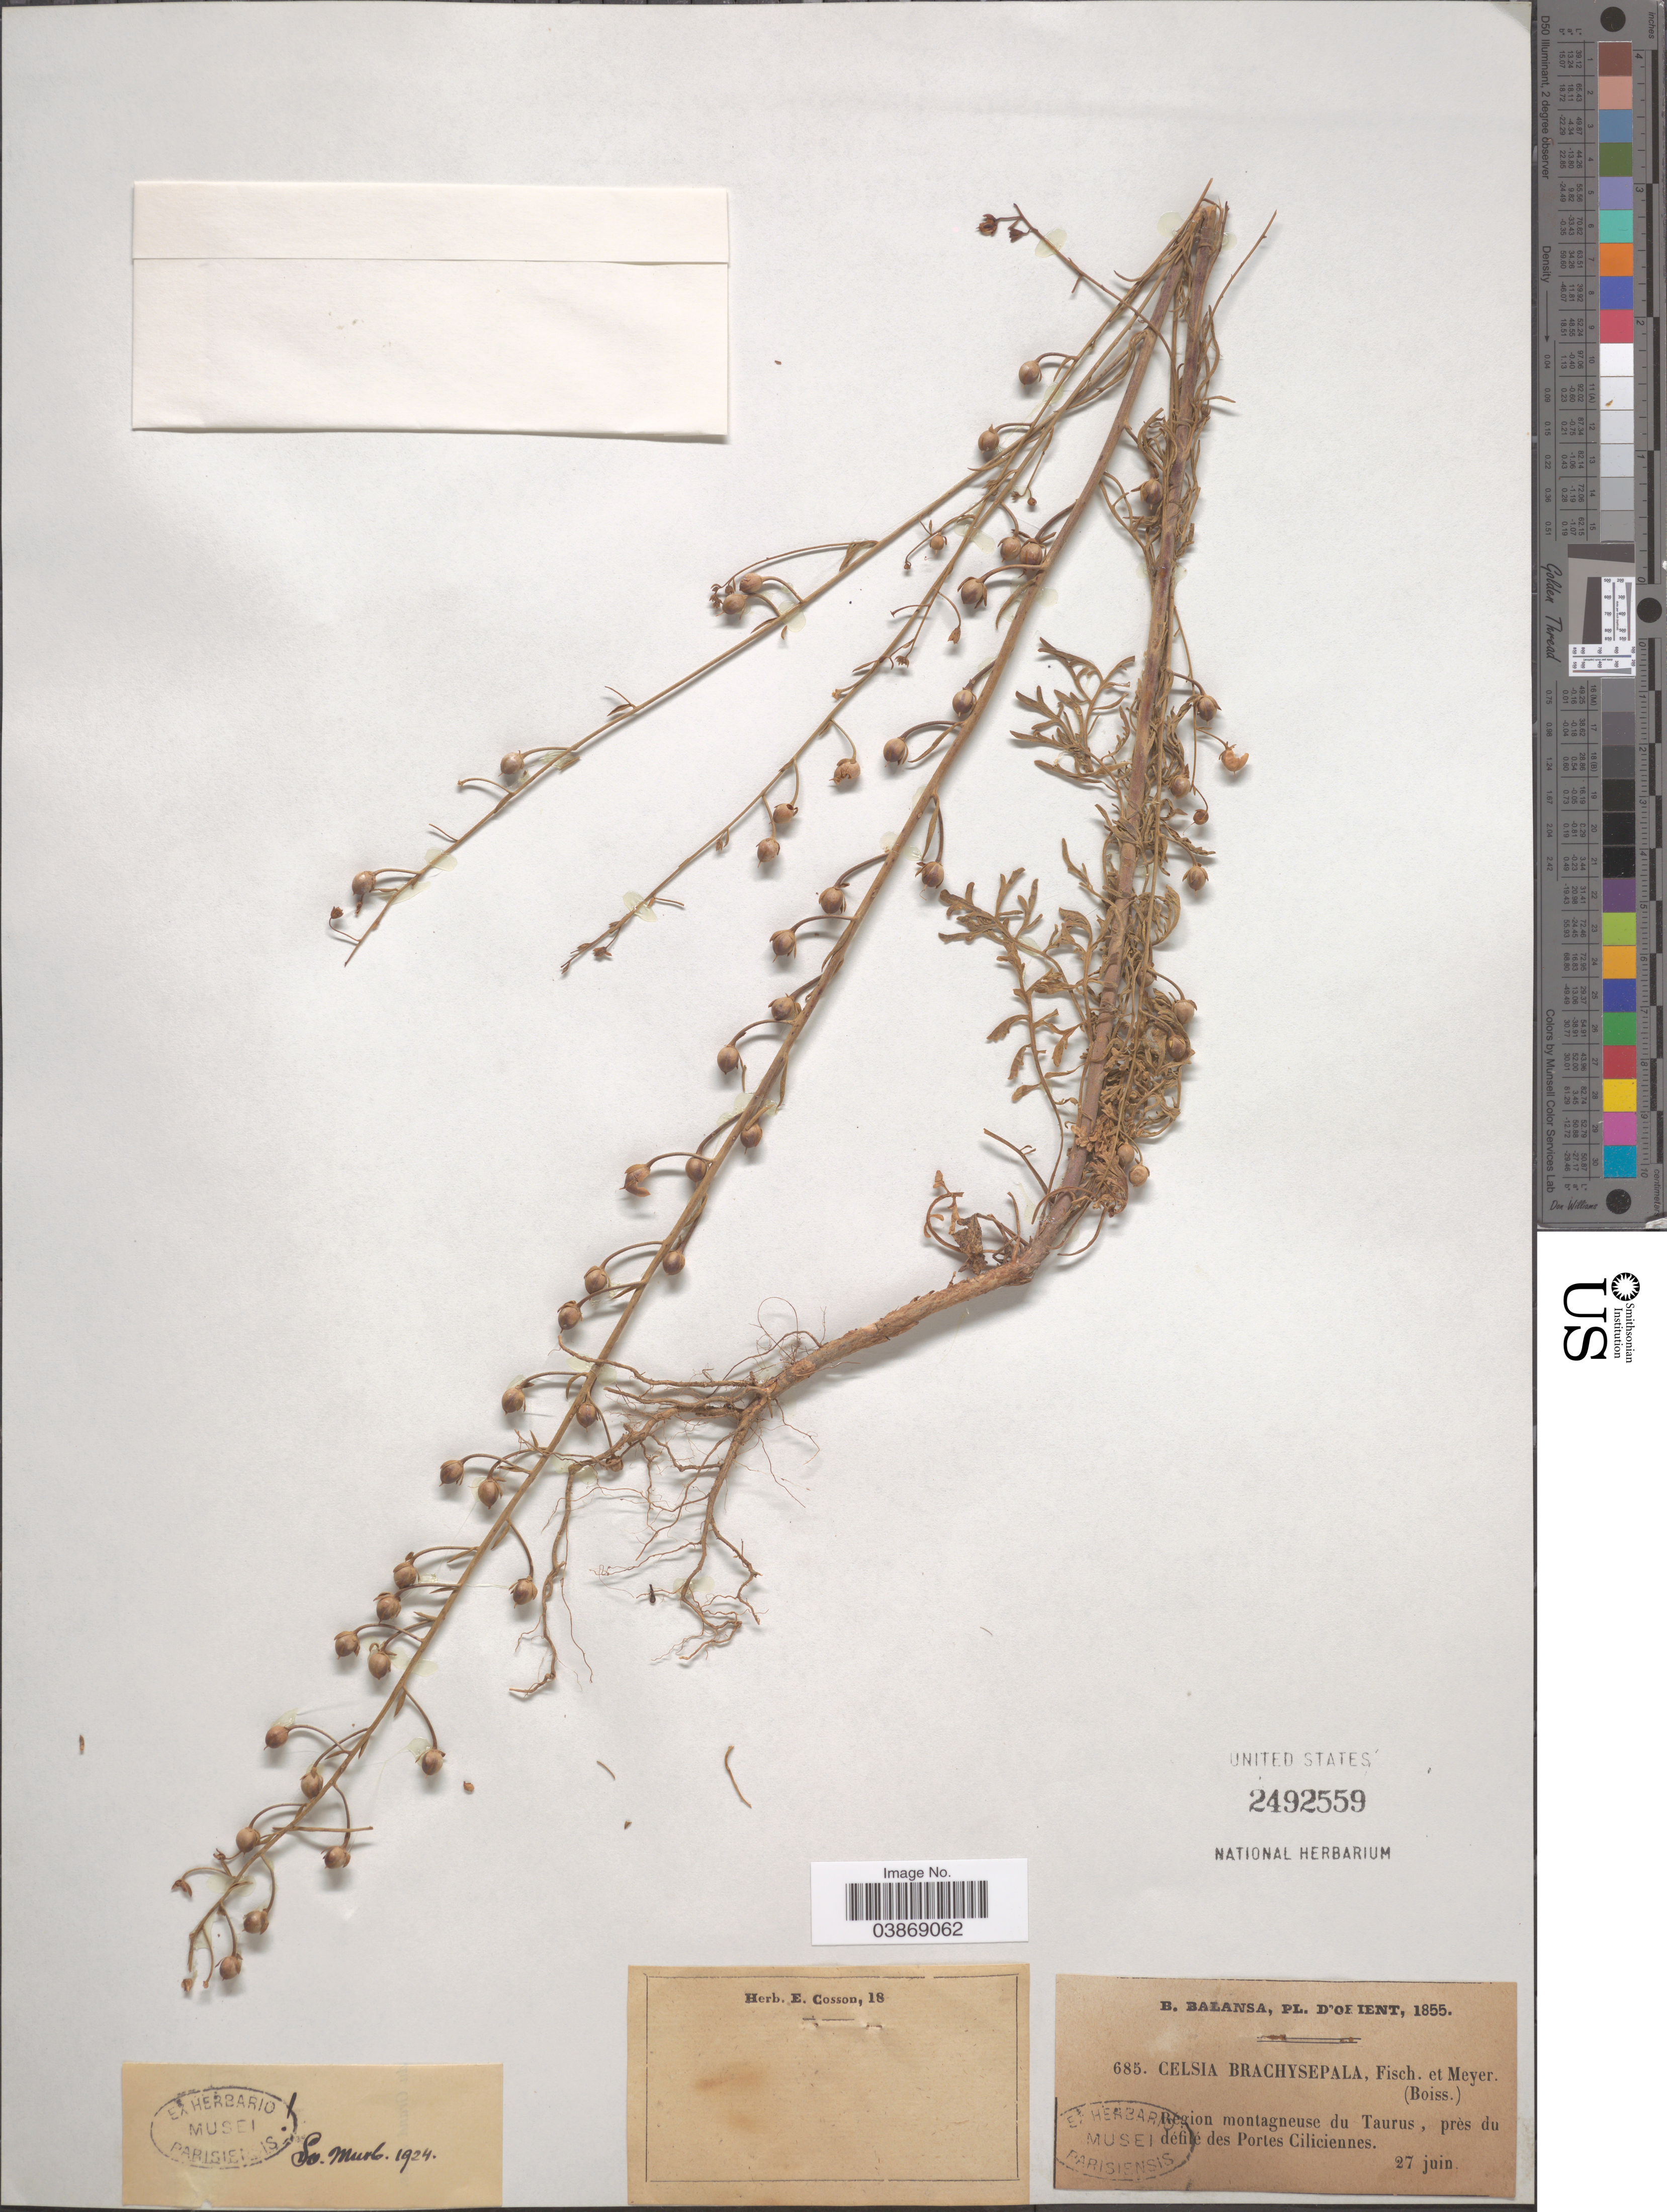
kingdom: Plantae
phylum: Tracheophyta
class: Magnoliopsida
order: Lamiales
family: Scrophulariaceae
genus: Celsia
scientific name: Celsia brachysepala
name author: Fisch. & Trautv.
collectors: B. Balansa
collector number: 685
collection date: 1855-06-27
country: Turkey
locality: D'Orient. Région montagneuse du Taurus, près du défilé des Portes Ciliciennes.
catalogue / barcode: US 2492559